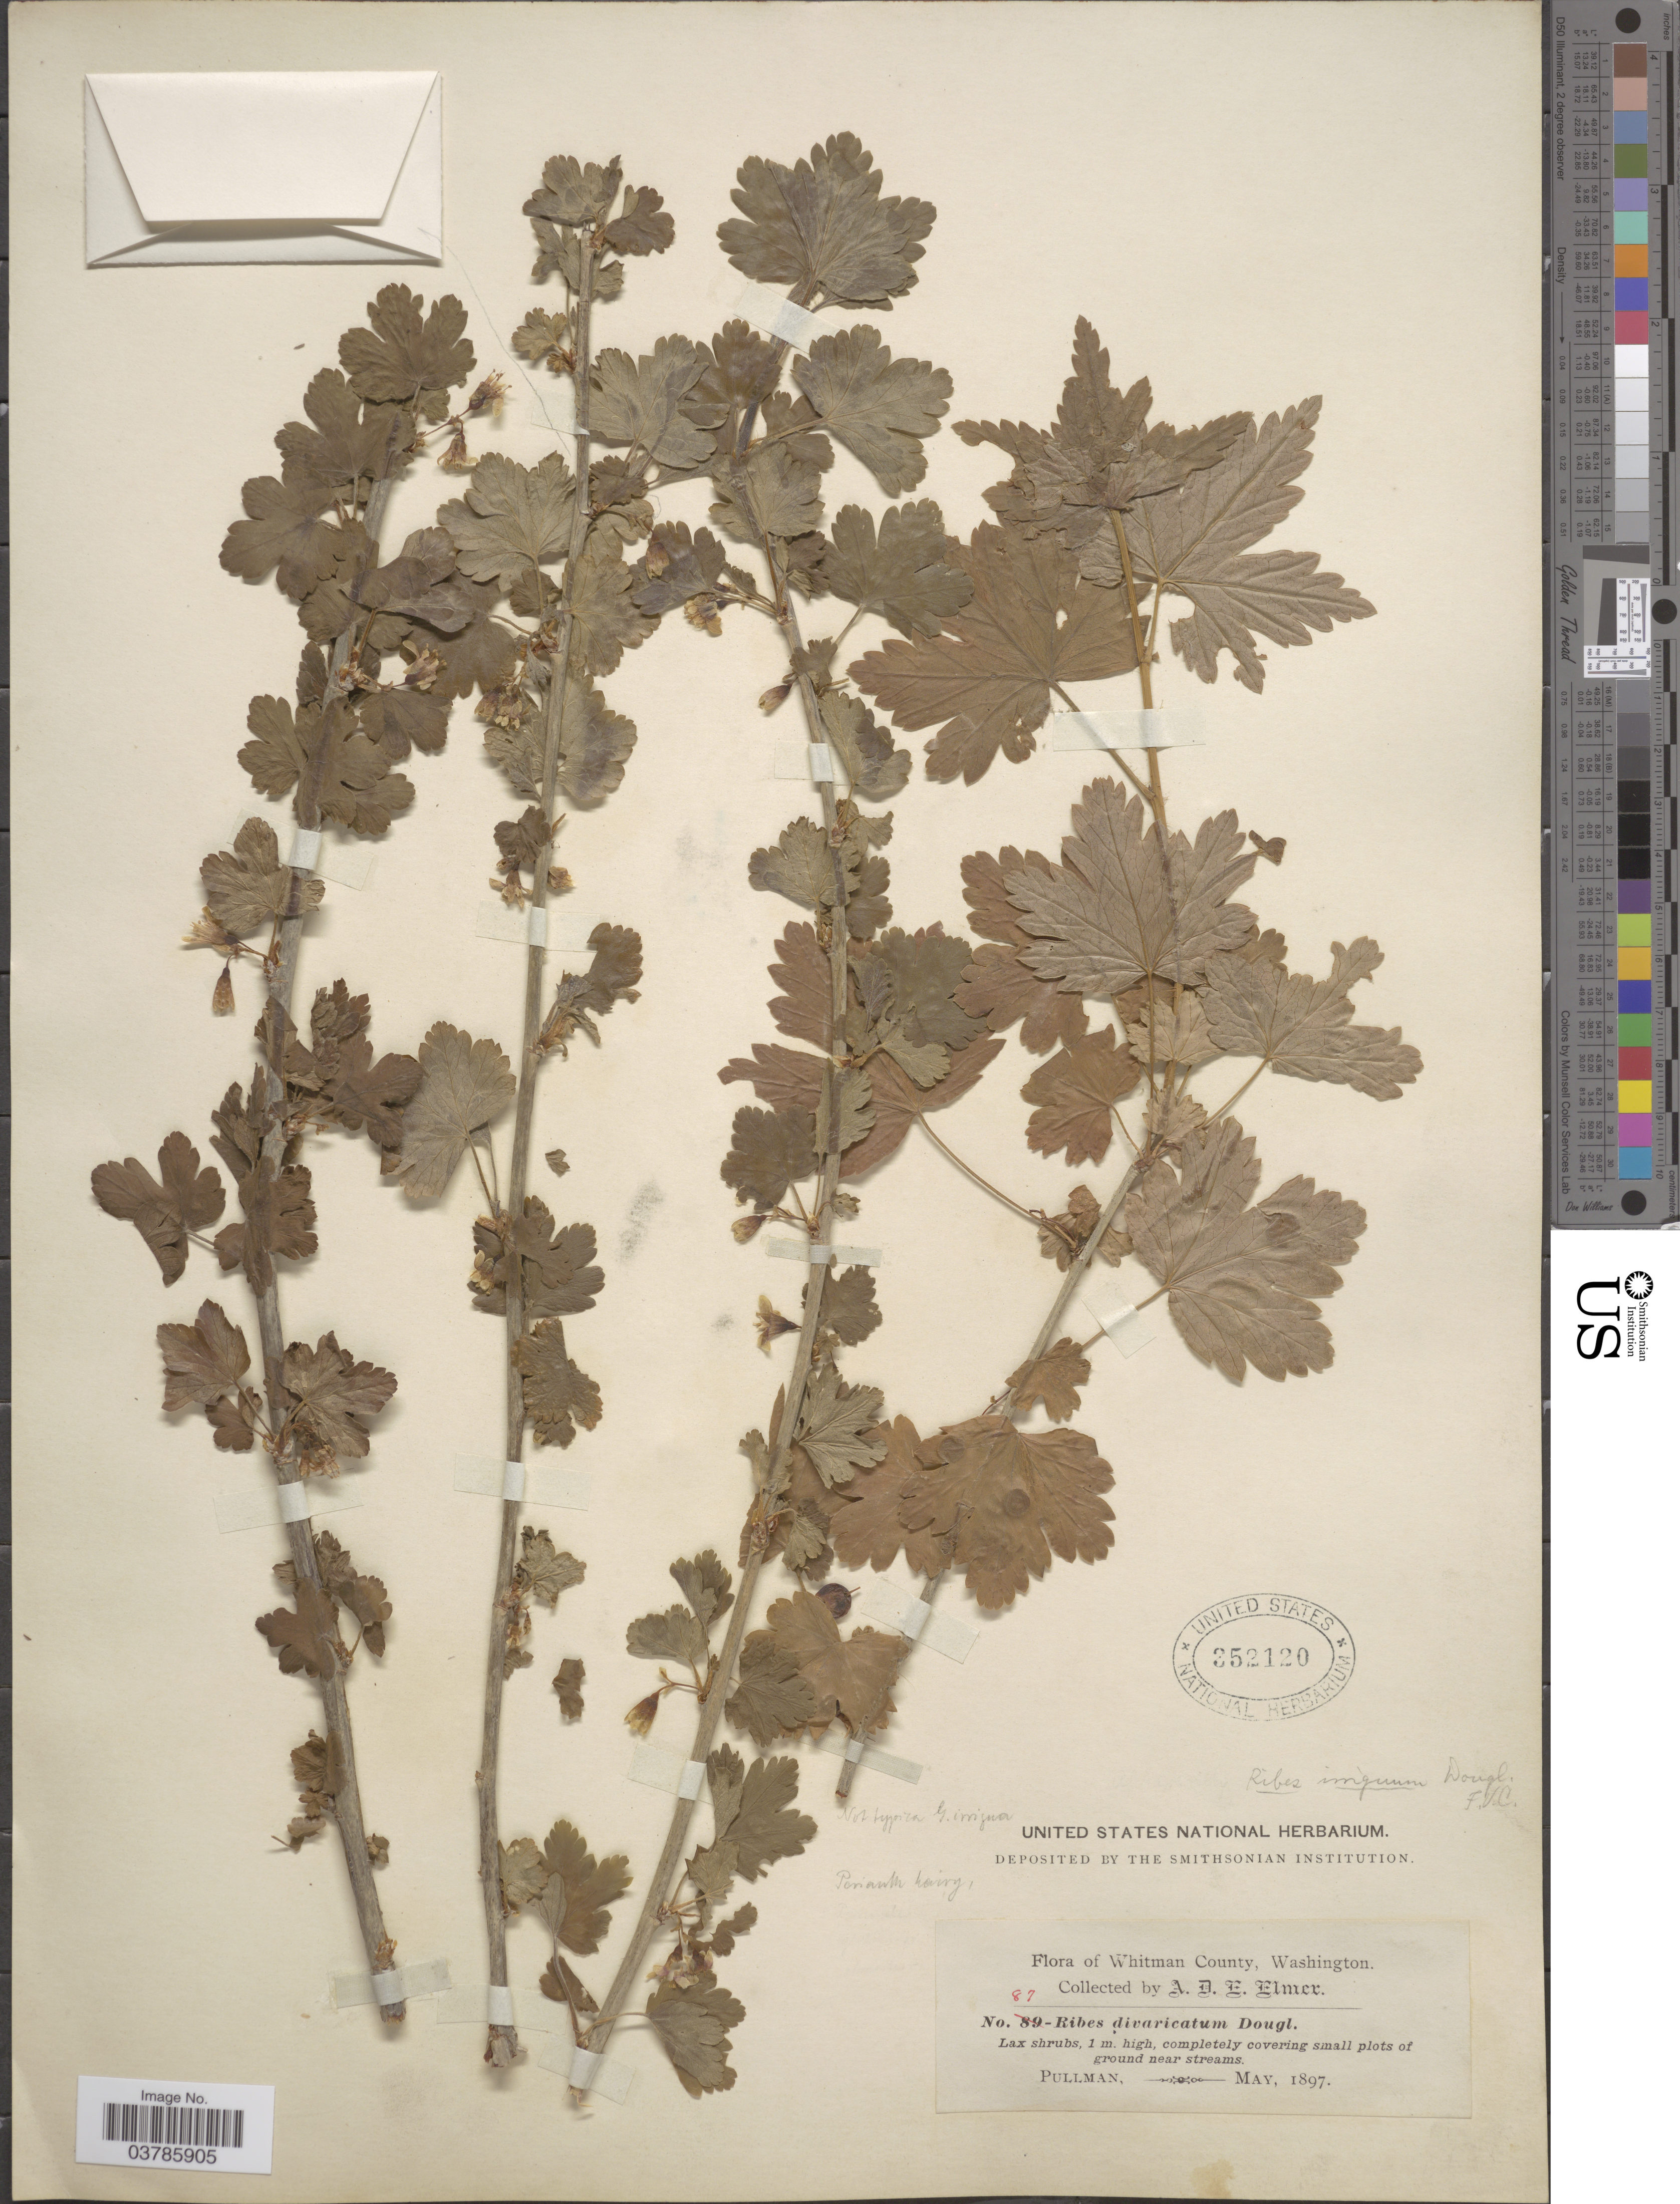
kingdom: Plantae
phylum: Tracheophyta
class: Magnoliopsida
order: Saxifragales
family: Grossulariaceae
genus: Ribes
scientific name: Ribes oxyacanthoides var. irriguum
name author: (Douglas) Jancz.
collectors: A. D. E. Elmer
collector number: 87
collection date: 1897-05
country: United States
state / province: Washington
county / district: Whitman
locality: Whitman County. Pullman.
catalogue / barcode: US 352120